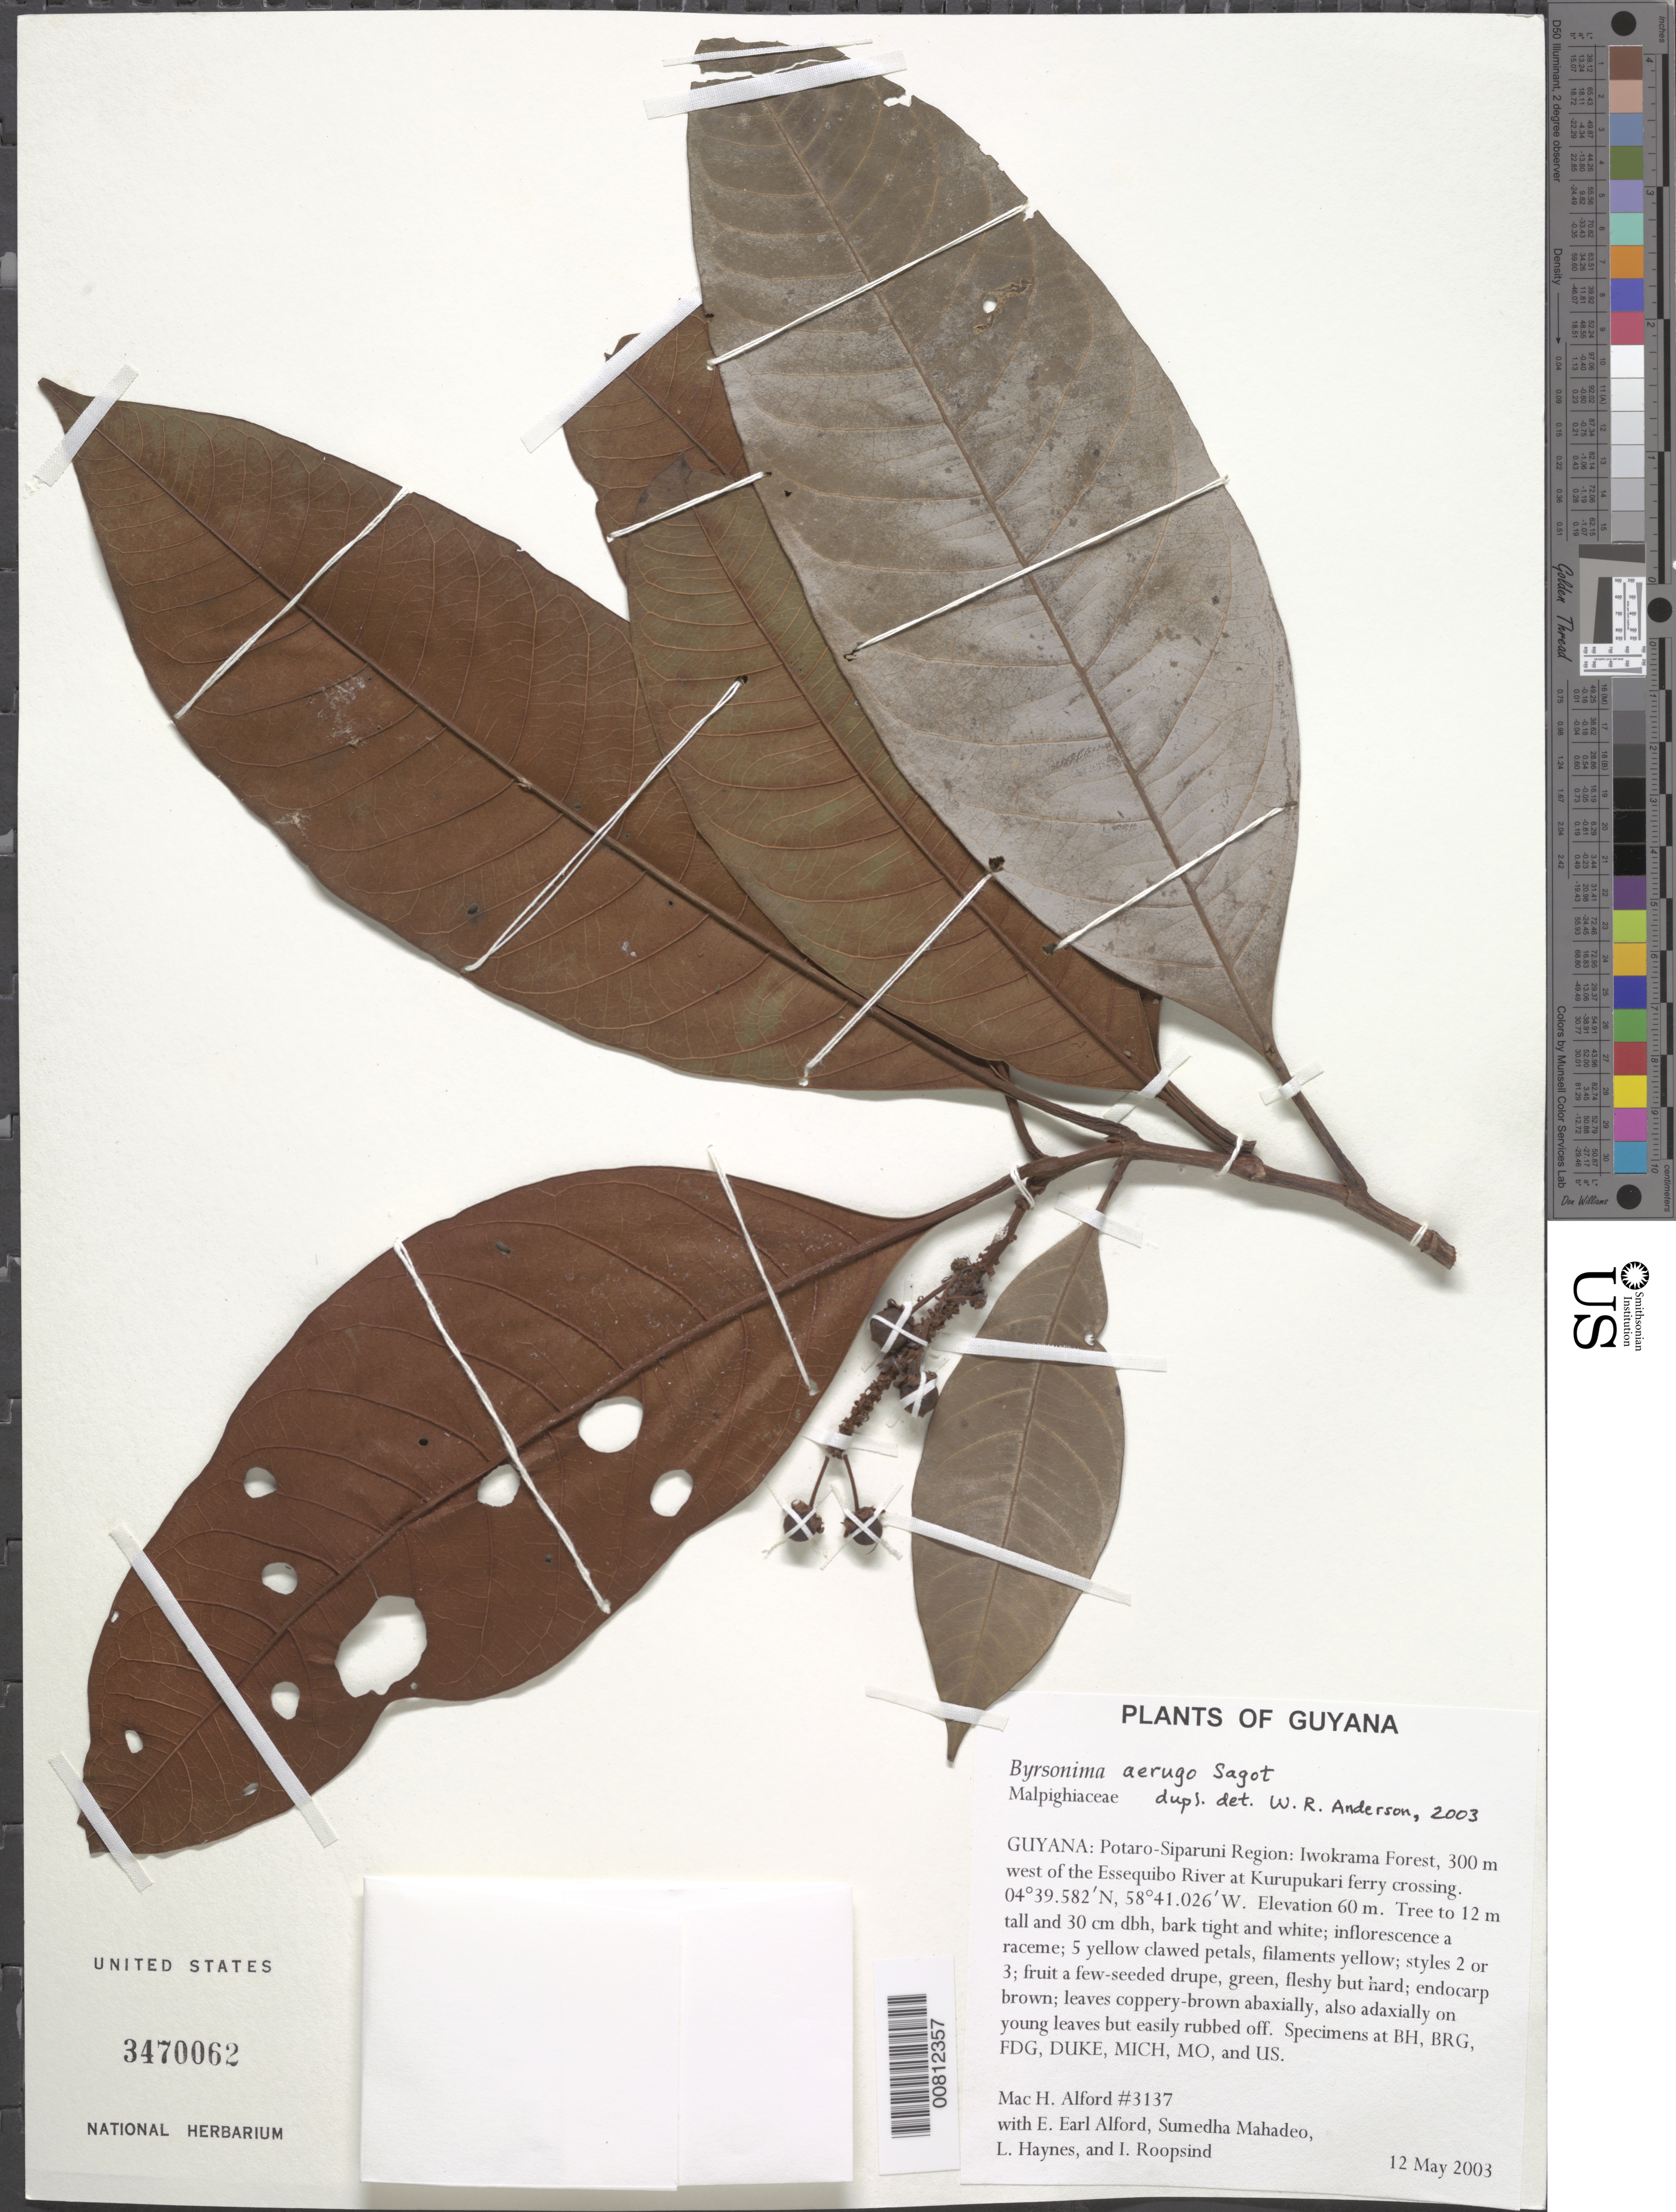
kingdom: Plantae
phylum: Tracheophyta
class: Magnoliopsida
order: Malpighiales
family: Malpighiaceae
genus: Byrsonima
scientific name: Byrsonima aerugo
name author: Sagot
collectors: M. H. Alford, E. Alford, S. Mahadeo, L. Haynes & I. Roopsind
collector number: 3137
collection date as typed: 12-May-03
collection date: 2003-05-12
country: Guyana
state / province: Potaro-Siparuni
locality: Iwokrama Forest, 300 m west of the Essequibo River at Kurupukari ferry crossing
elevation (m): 60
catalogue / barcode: US 3470062